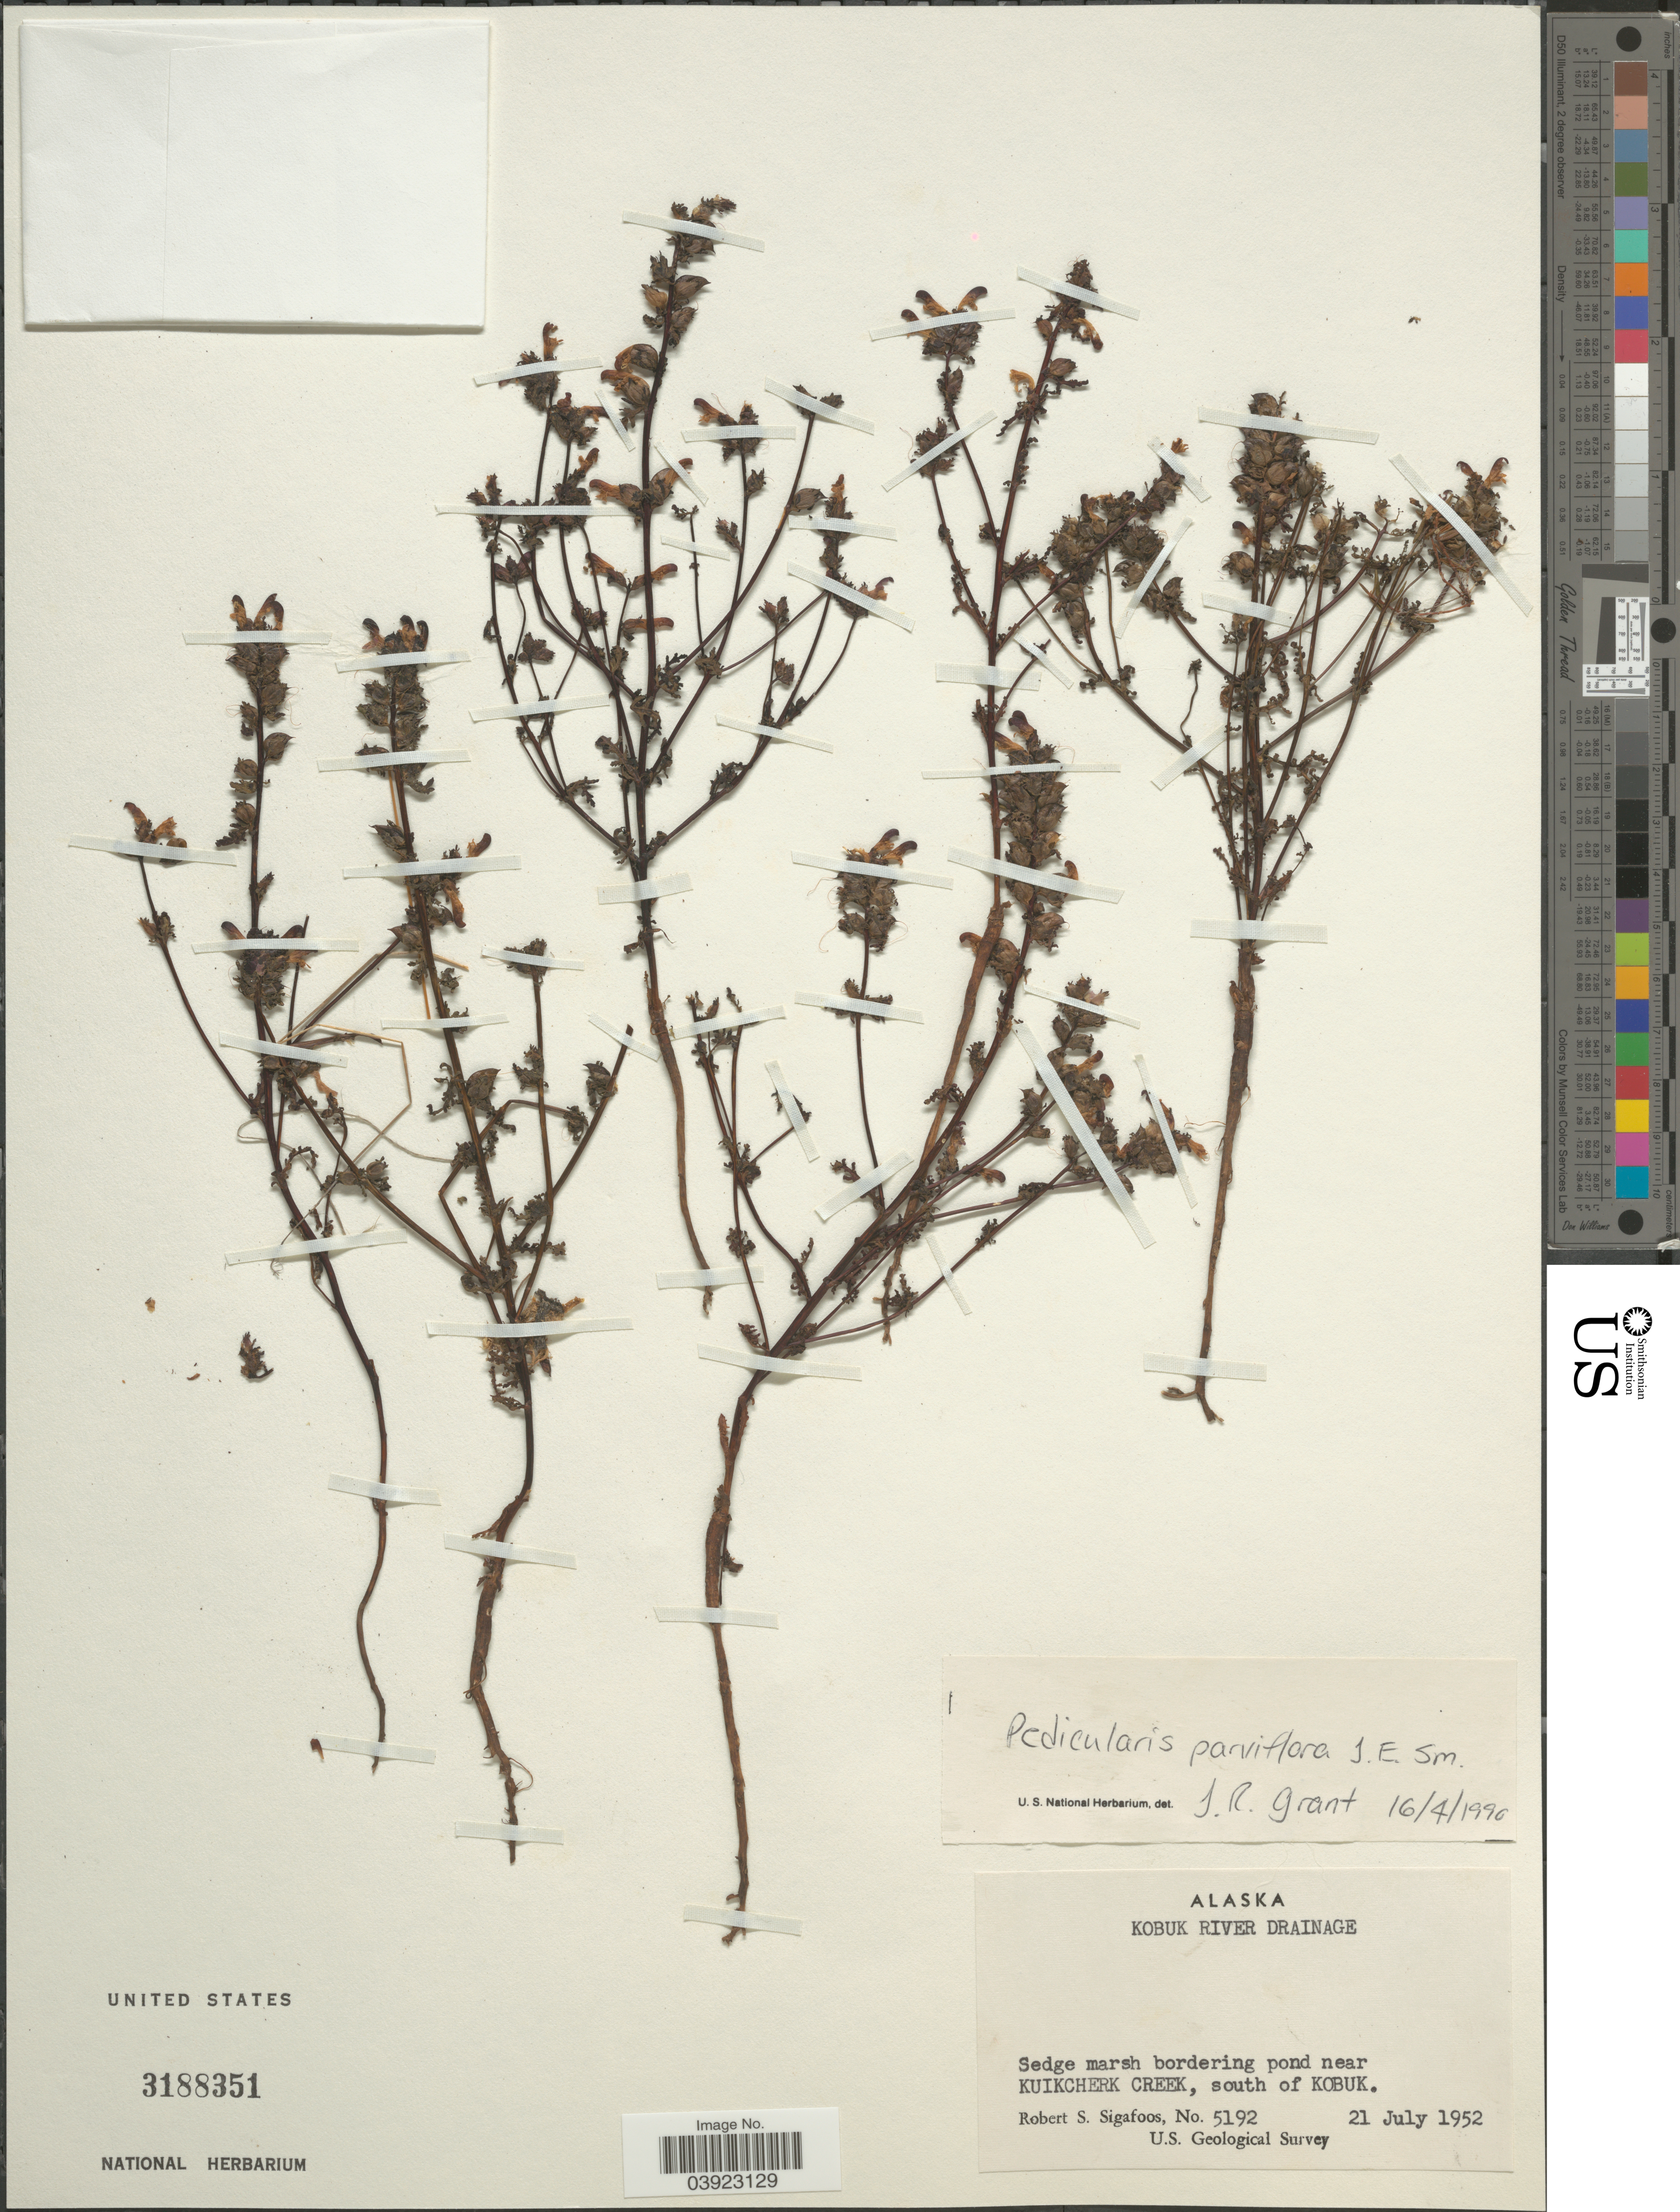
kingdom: Plantae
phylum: Tracheophyta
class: Magnoliopsida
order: Lamiales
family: Orobanchaceae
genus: Pedicularis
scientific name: Pedicularis parviflora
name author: Sm.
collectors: R. Sigafoos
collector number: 5192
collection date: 1952-07-21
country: United States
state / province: Alaska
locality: Kobuk River Drainage. Sedge marsh bordering pond near Kuikcherk Creek, south of Kobuk.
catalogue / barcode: US 3188351